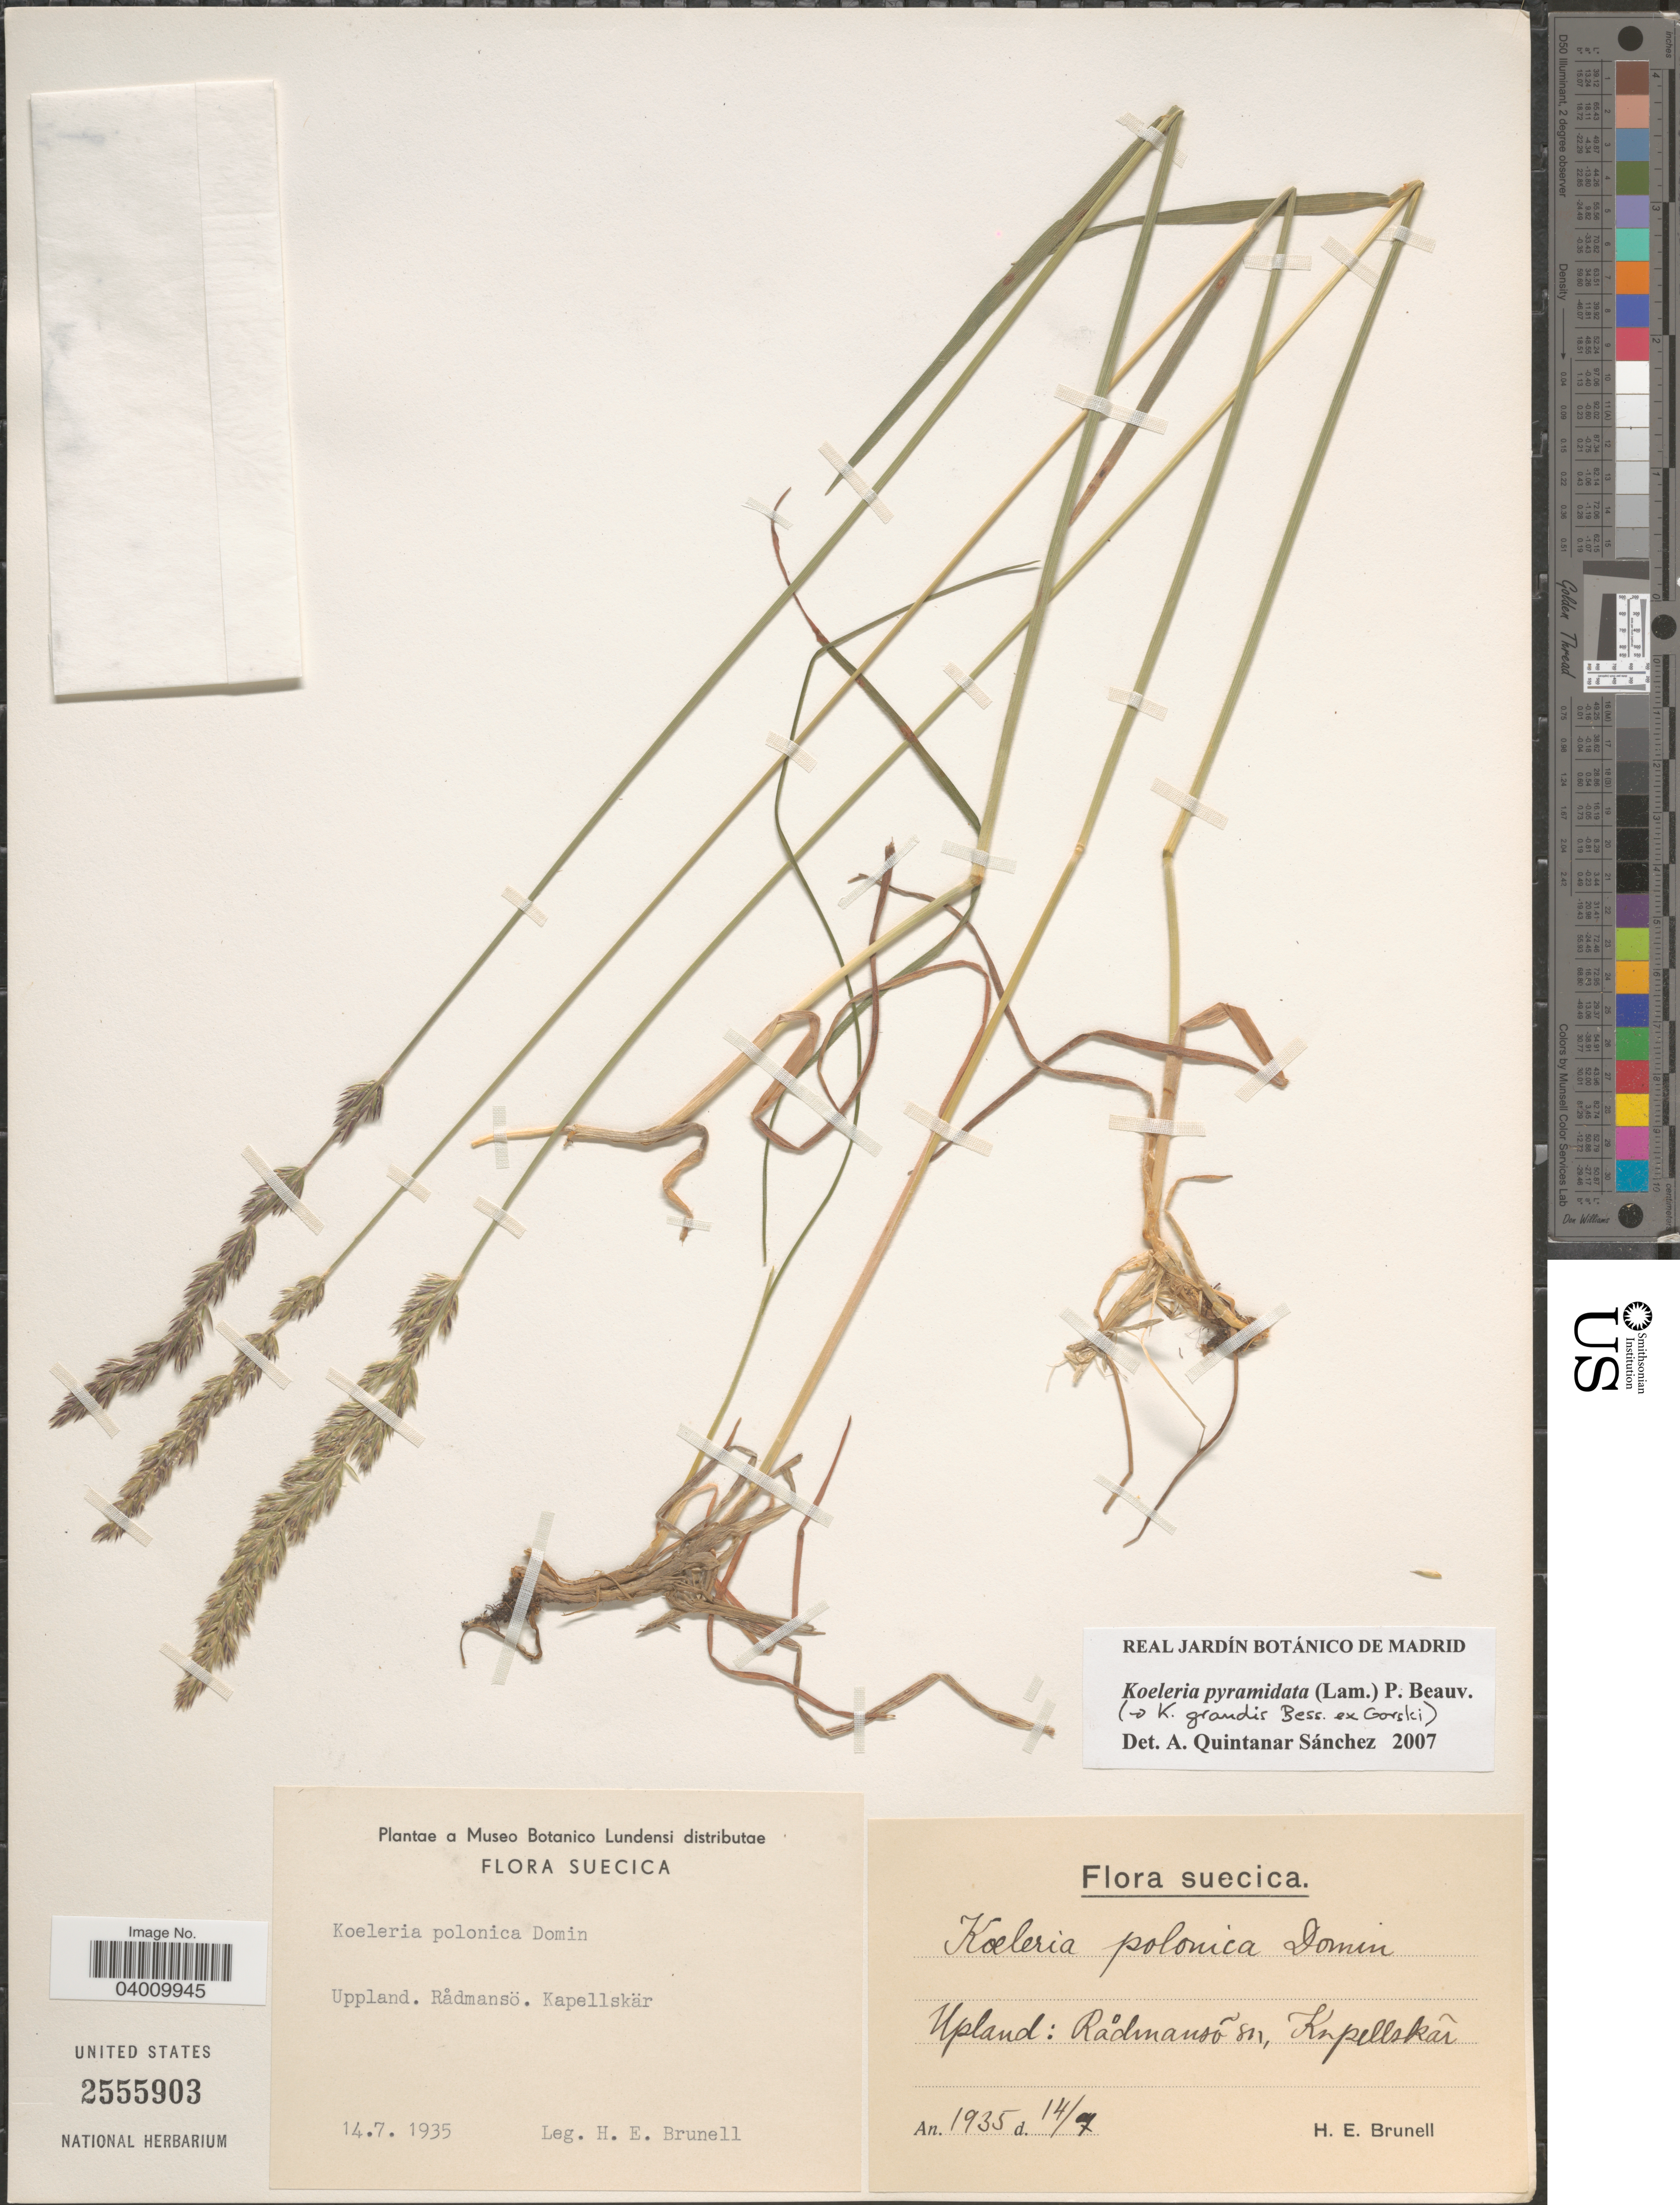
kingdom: Plantae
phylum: Tracheophyta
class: Liliopsida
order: Poales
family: Poaceae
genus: Koeleria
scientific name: Koeleria pyramidata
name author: (Lam.) P. Beauv.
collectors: H. Brunell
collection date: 1935-07-14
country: Sweden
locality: Suecica. Uppland. Rådmansö. Kapellskär.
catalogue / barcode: US 2555903